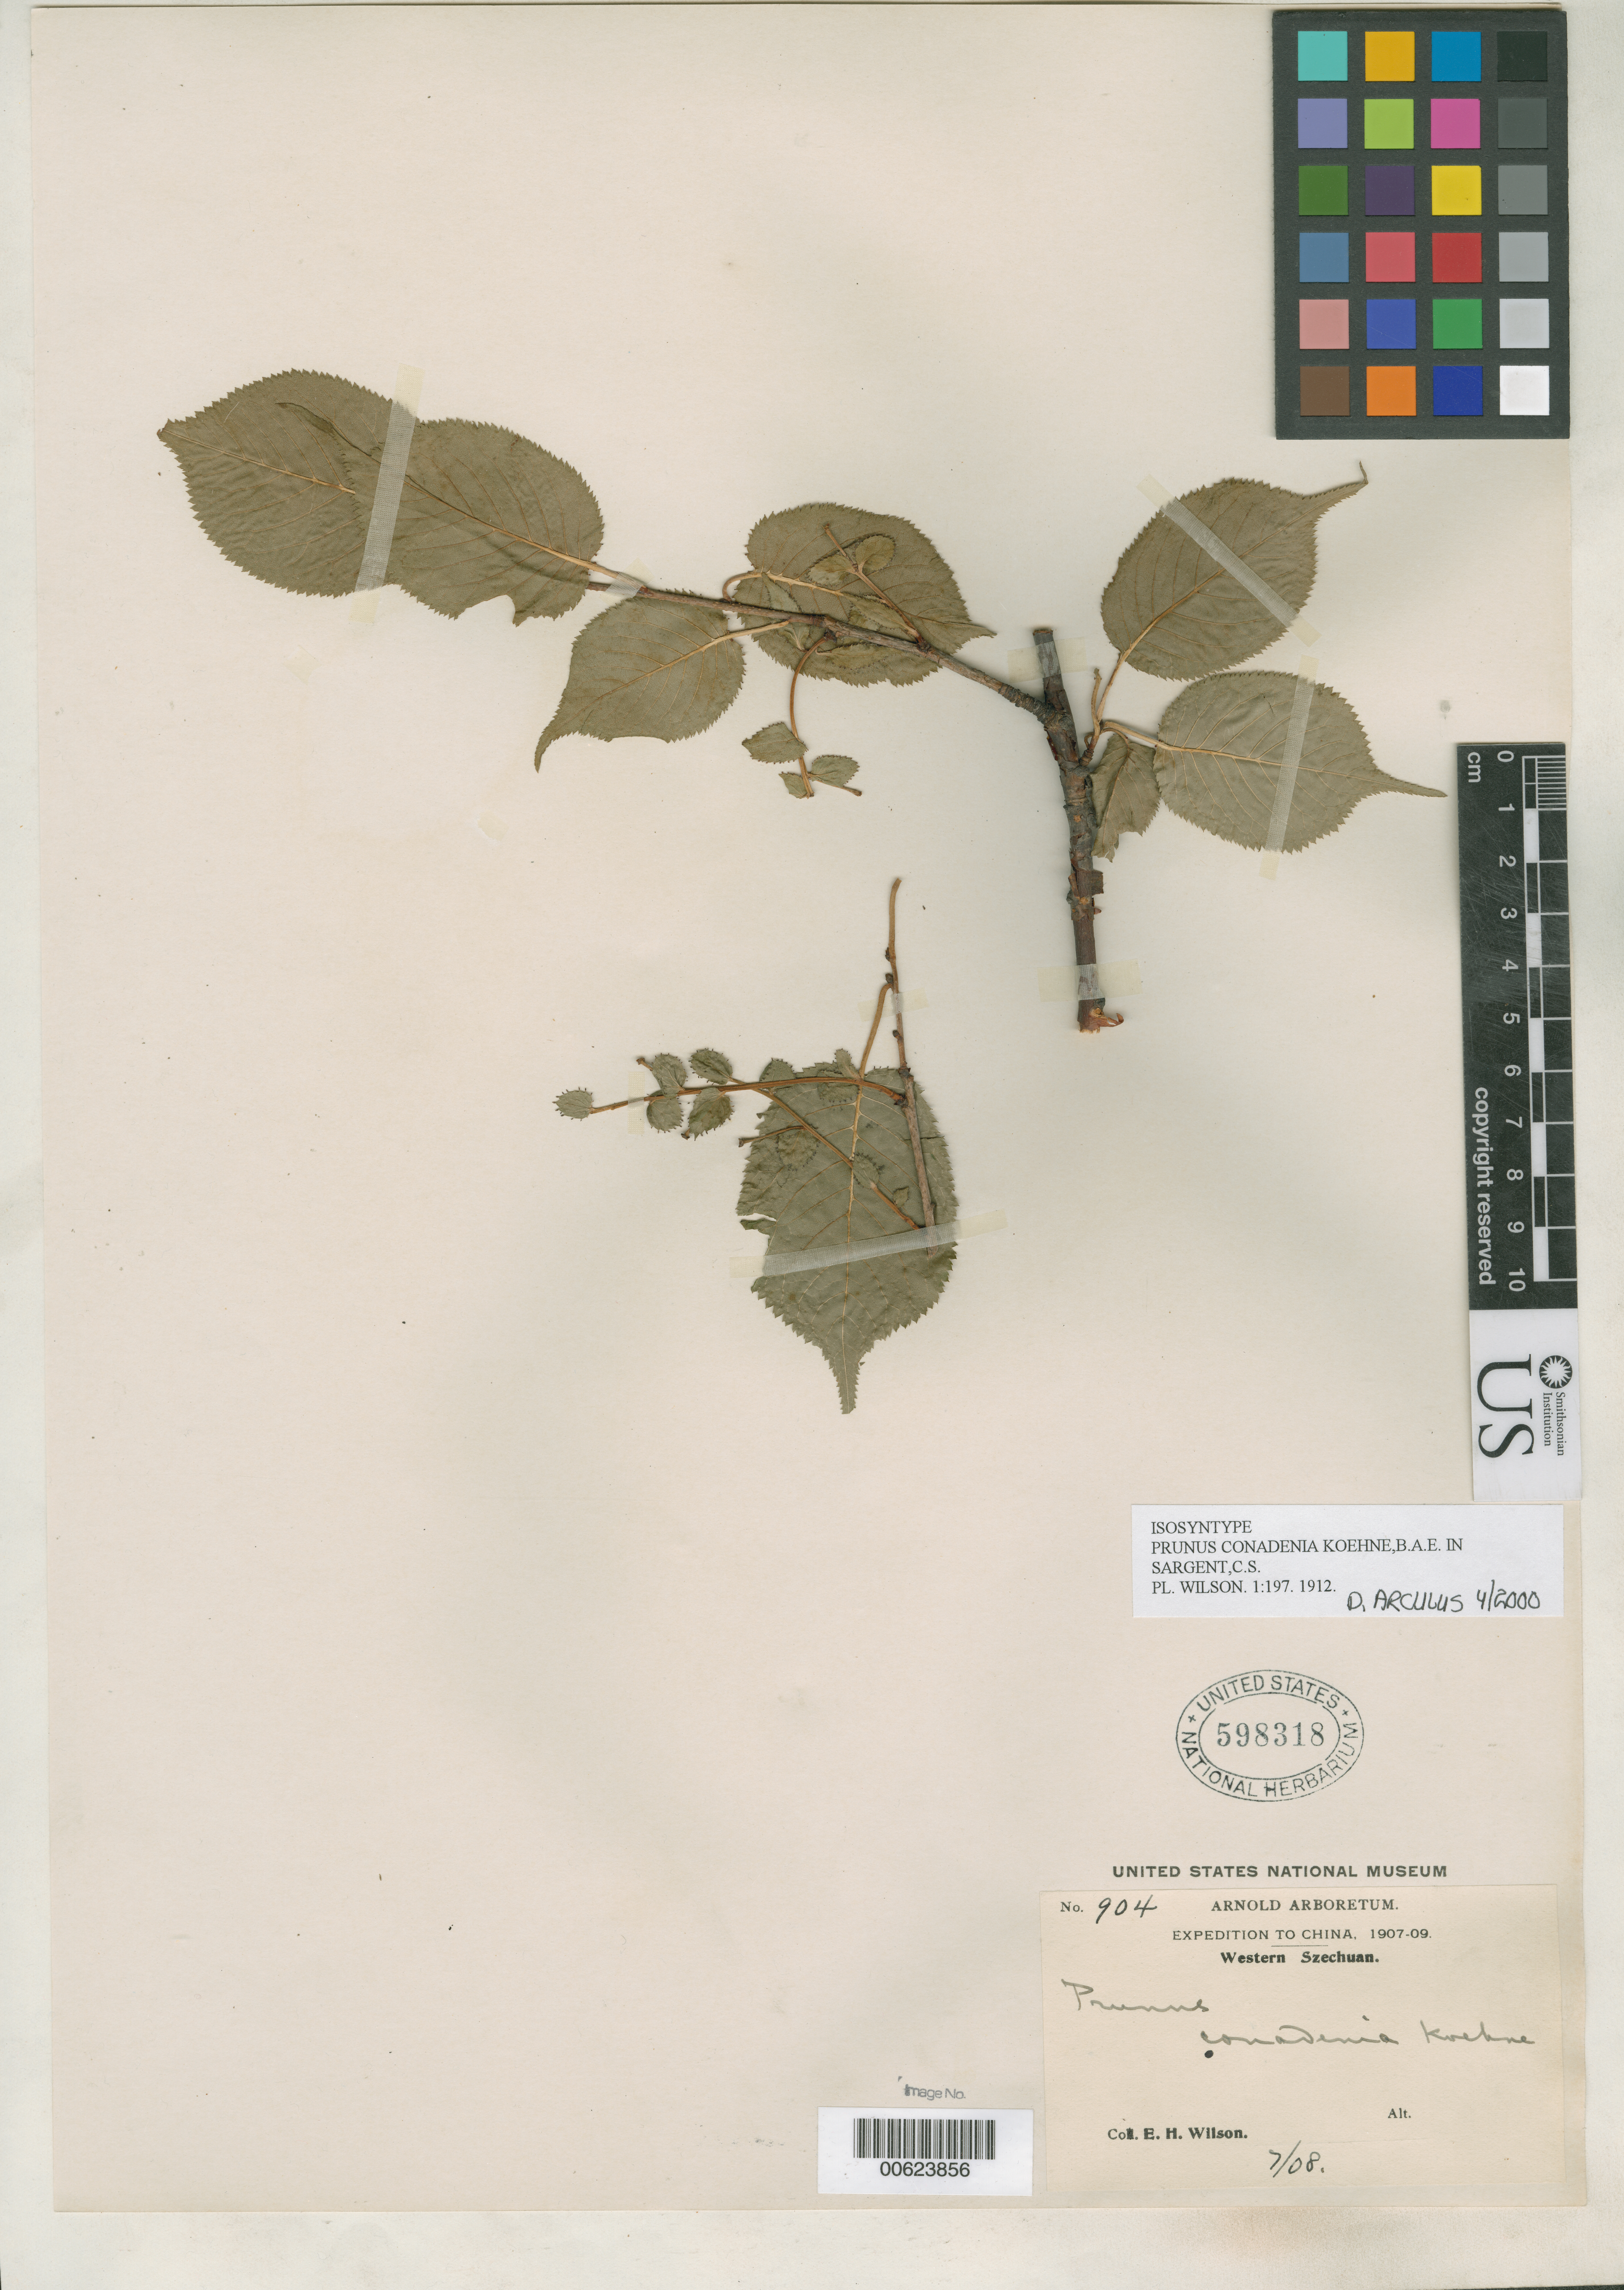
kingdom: Plantae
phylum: Tracheophyta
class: Magnoliopsida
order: Rosales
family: Rosaceae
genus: Prunus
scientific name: Prunus conadenia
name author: Koehne in Sarg.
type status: Isosyntype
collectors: E. H. Wilson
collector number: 904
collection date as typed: Jul 1908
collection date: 1908-07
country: China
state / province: Sichuan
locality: Western Szechwan.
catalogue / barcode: US 598318